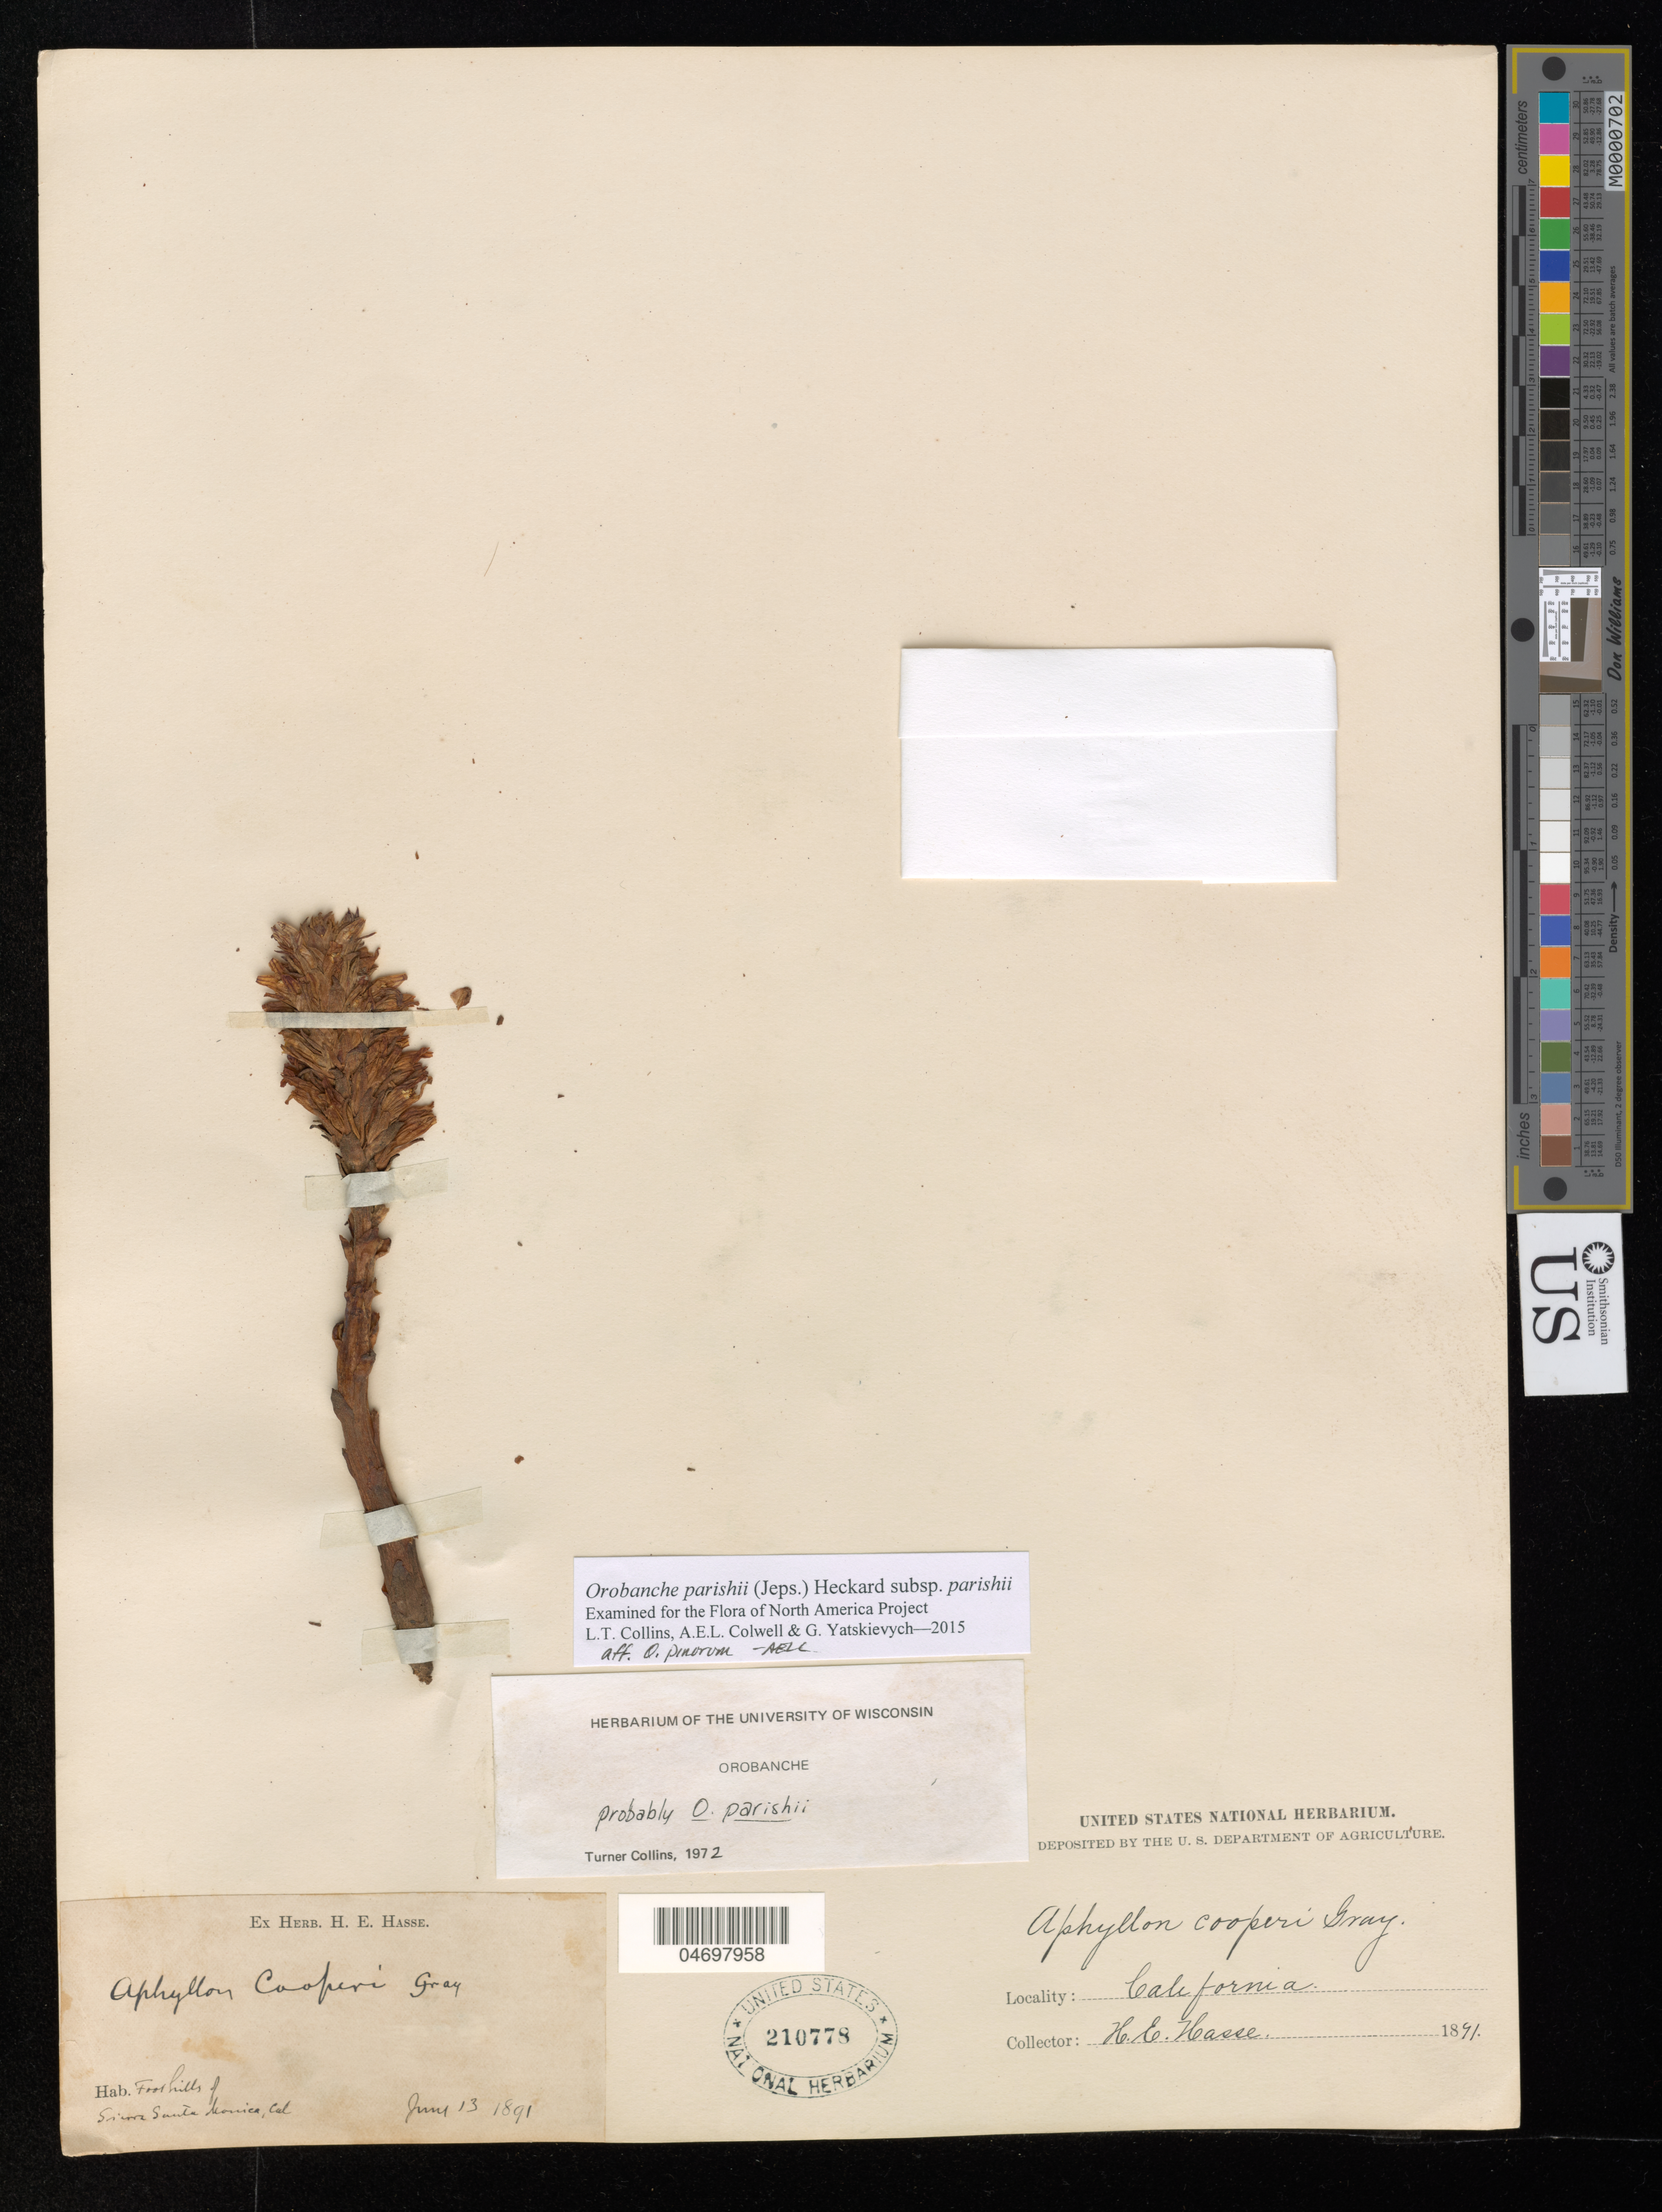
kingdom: Plantae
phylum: Tracheophyta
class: Magnoliopsida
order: Lamiales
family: Orobanchaceae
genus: Orobanche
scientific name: Orobanche parishii subsp. parishii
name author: (Jeps.) Heckard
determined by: Collins, L. T.; Colwell, A. E.; Yatskievych, G. A.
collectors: H. E. Hasse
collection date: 1891-06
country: United States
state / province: California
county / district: Los Angeles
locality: Santa Monica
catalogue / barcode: US 210778